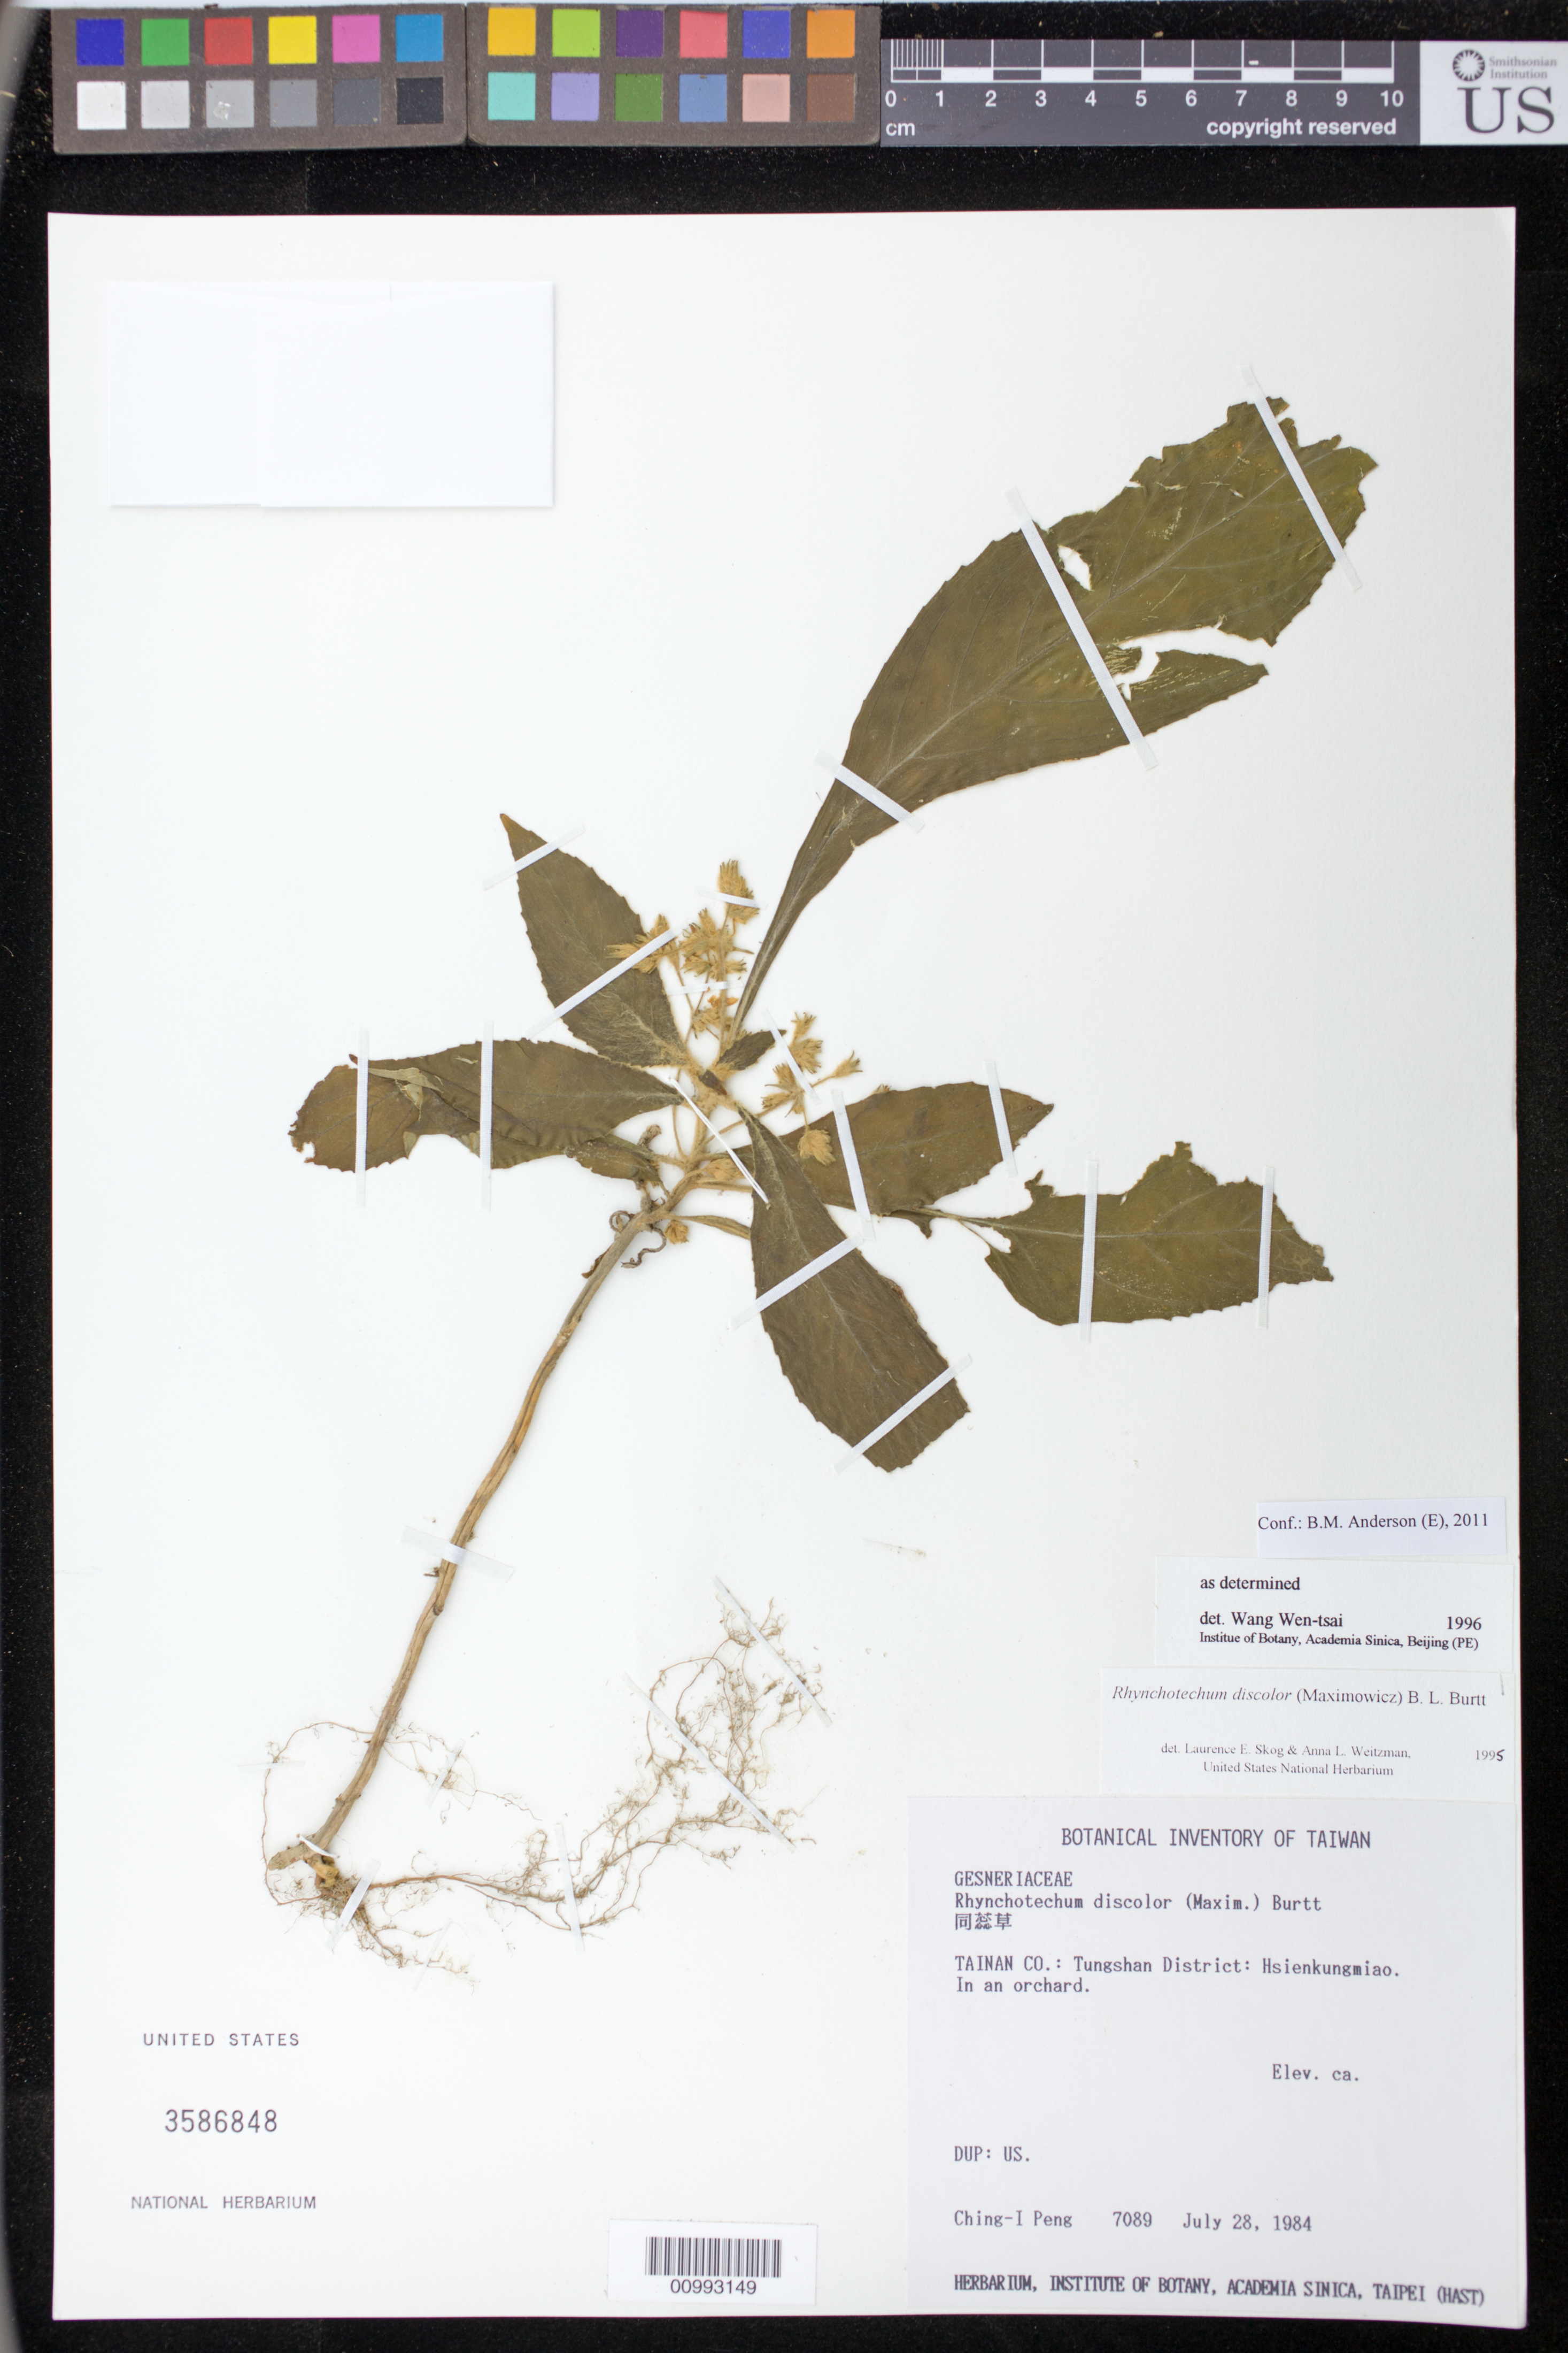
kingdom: Plantae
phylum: Tracheophyta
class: Magnoliopsida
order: Lamiales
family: Gesneriaceae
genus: Rhynchotechum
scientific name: Rhynchotechum discolor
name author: (Maxim.) B.L. Burtt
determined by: Skog, L. E.; Weitzman, A. L.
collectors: C.-I Peng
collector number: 7089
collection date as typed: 28 Jul 1984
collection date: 1984-07-28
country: Taiwan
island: Taiwan [Formosa]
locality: Tainan Co.: Tungshan District: Hsienkungmiao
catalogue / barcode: US 3586848